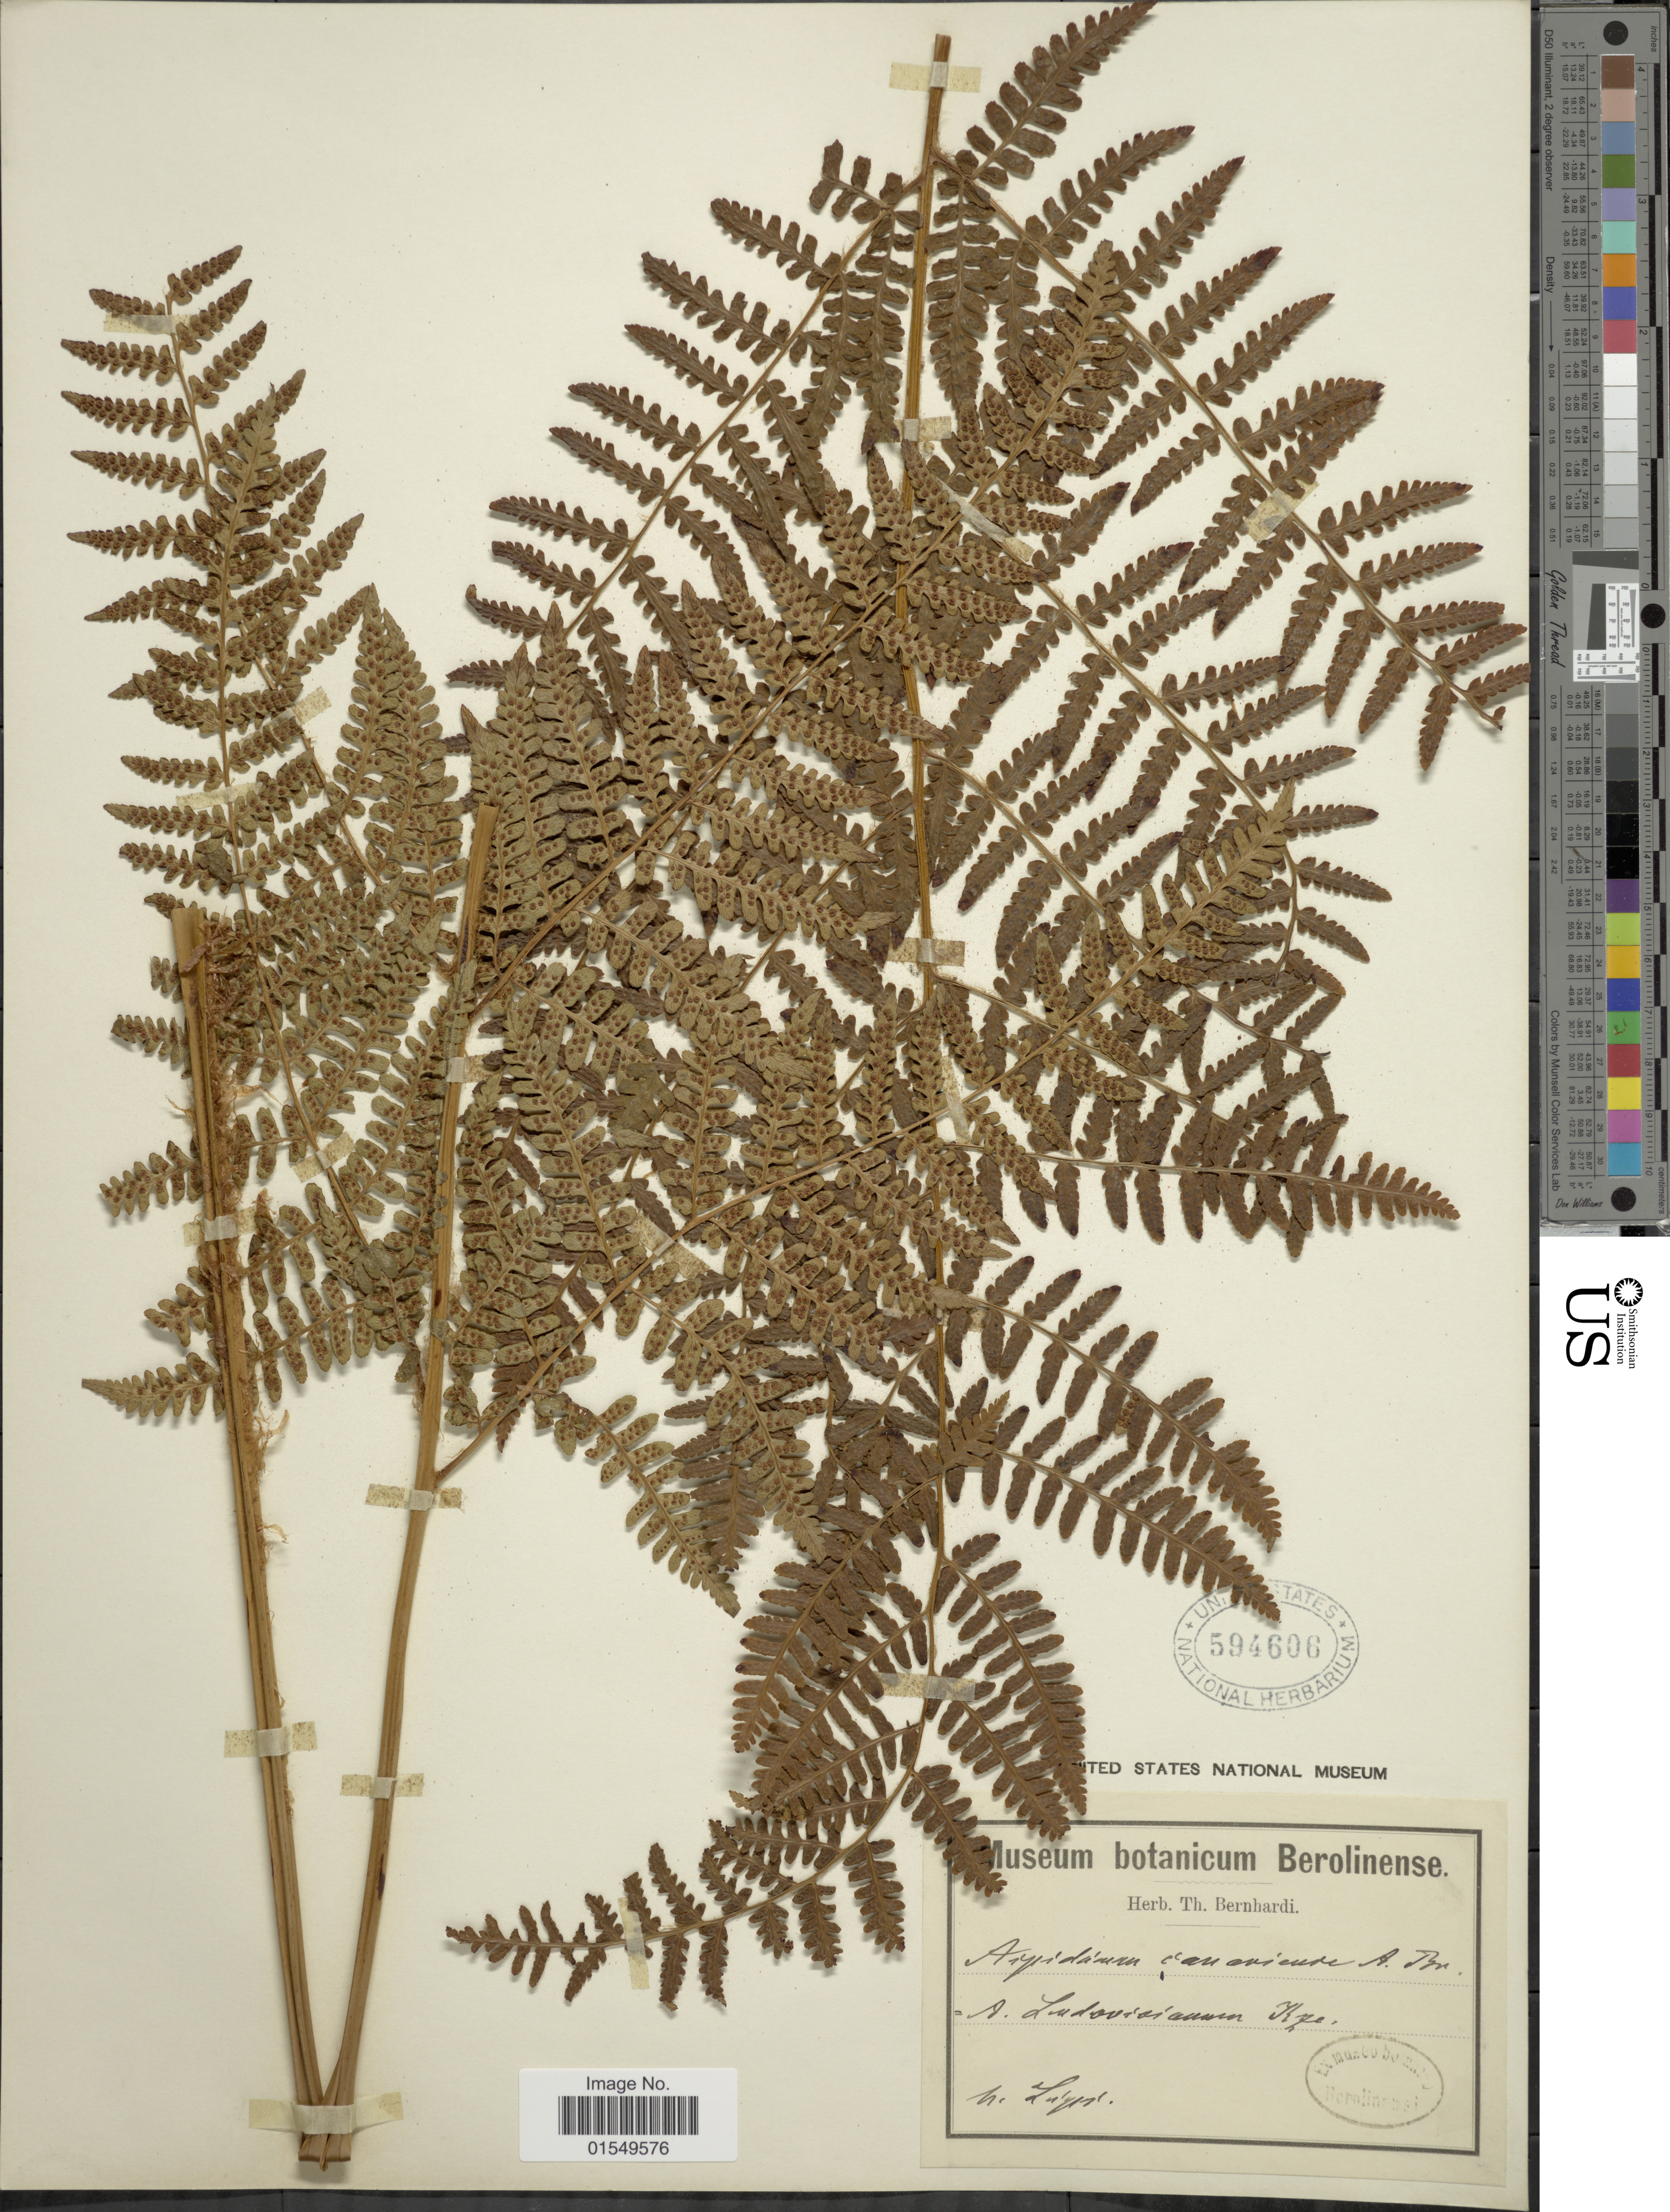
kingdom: Plantae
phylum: Tracheophyta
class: Polypodiopsida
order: Polypodiales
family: Dryopteridaceae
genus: Dryopteris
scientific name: Dryopteris ludoviciana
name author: (Kunze) Small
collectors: ex Museo Botanico Berolinensi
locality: H. Zuipi [interpreted]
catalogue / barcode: US 594606